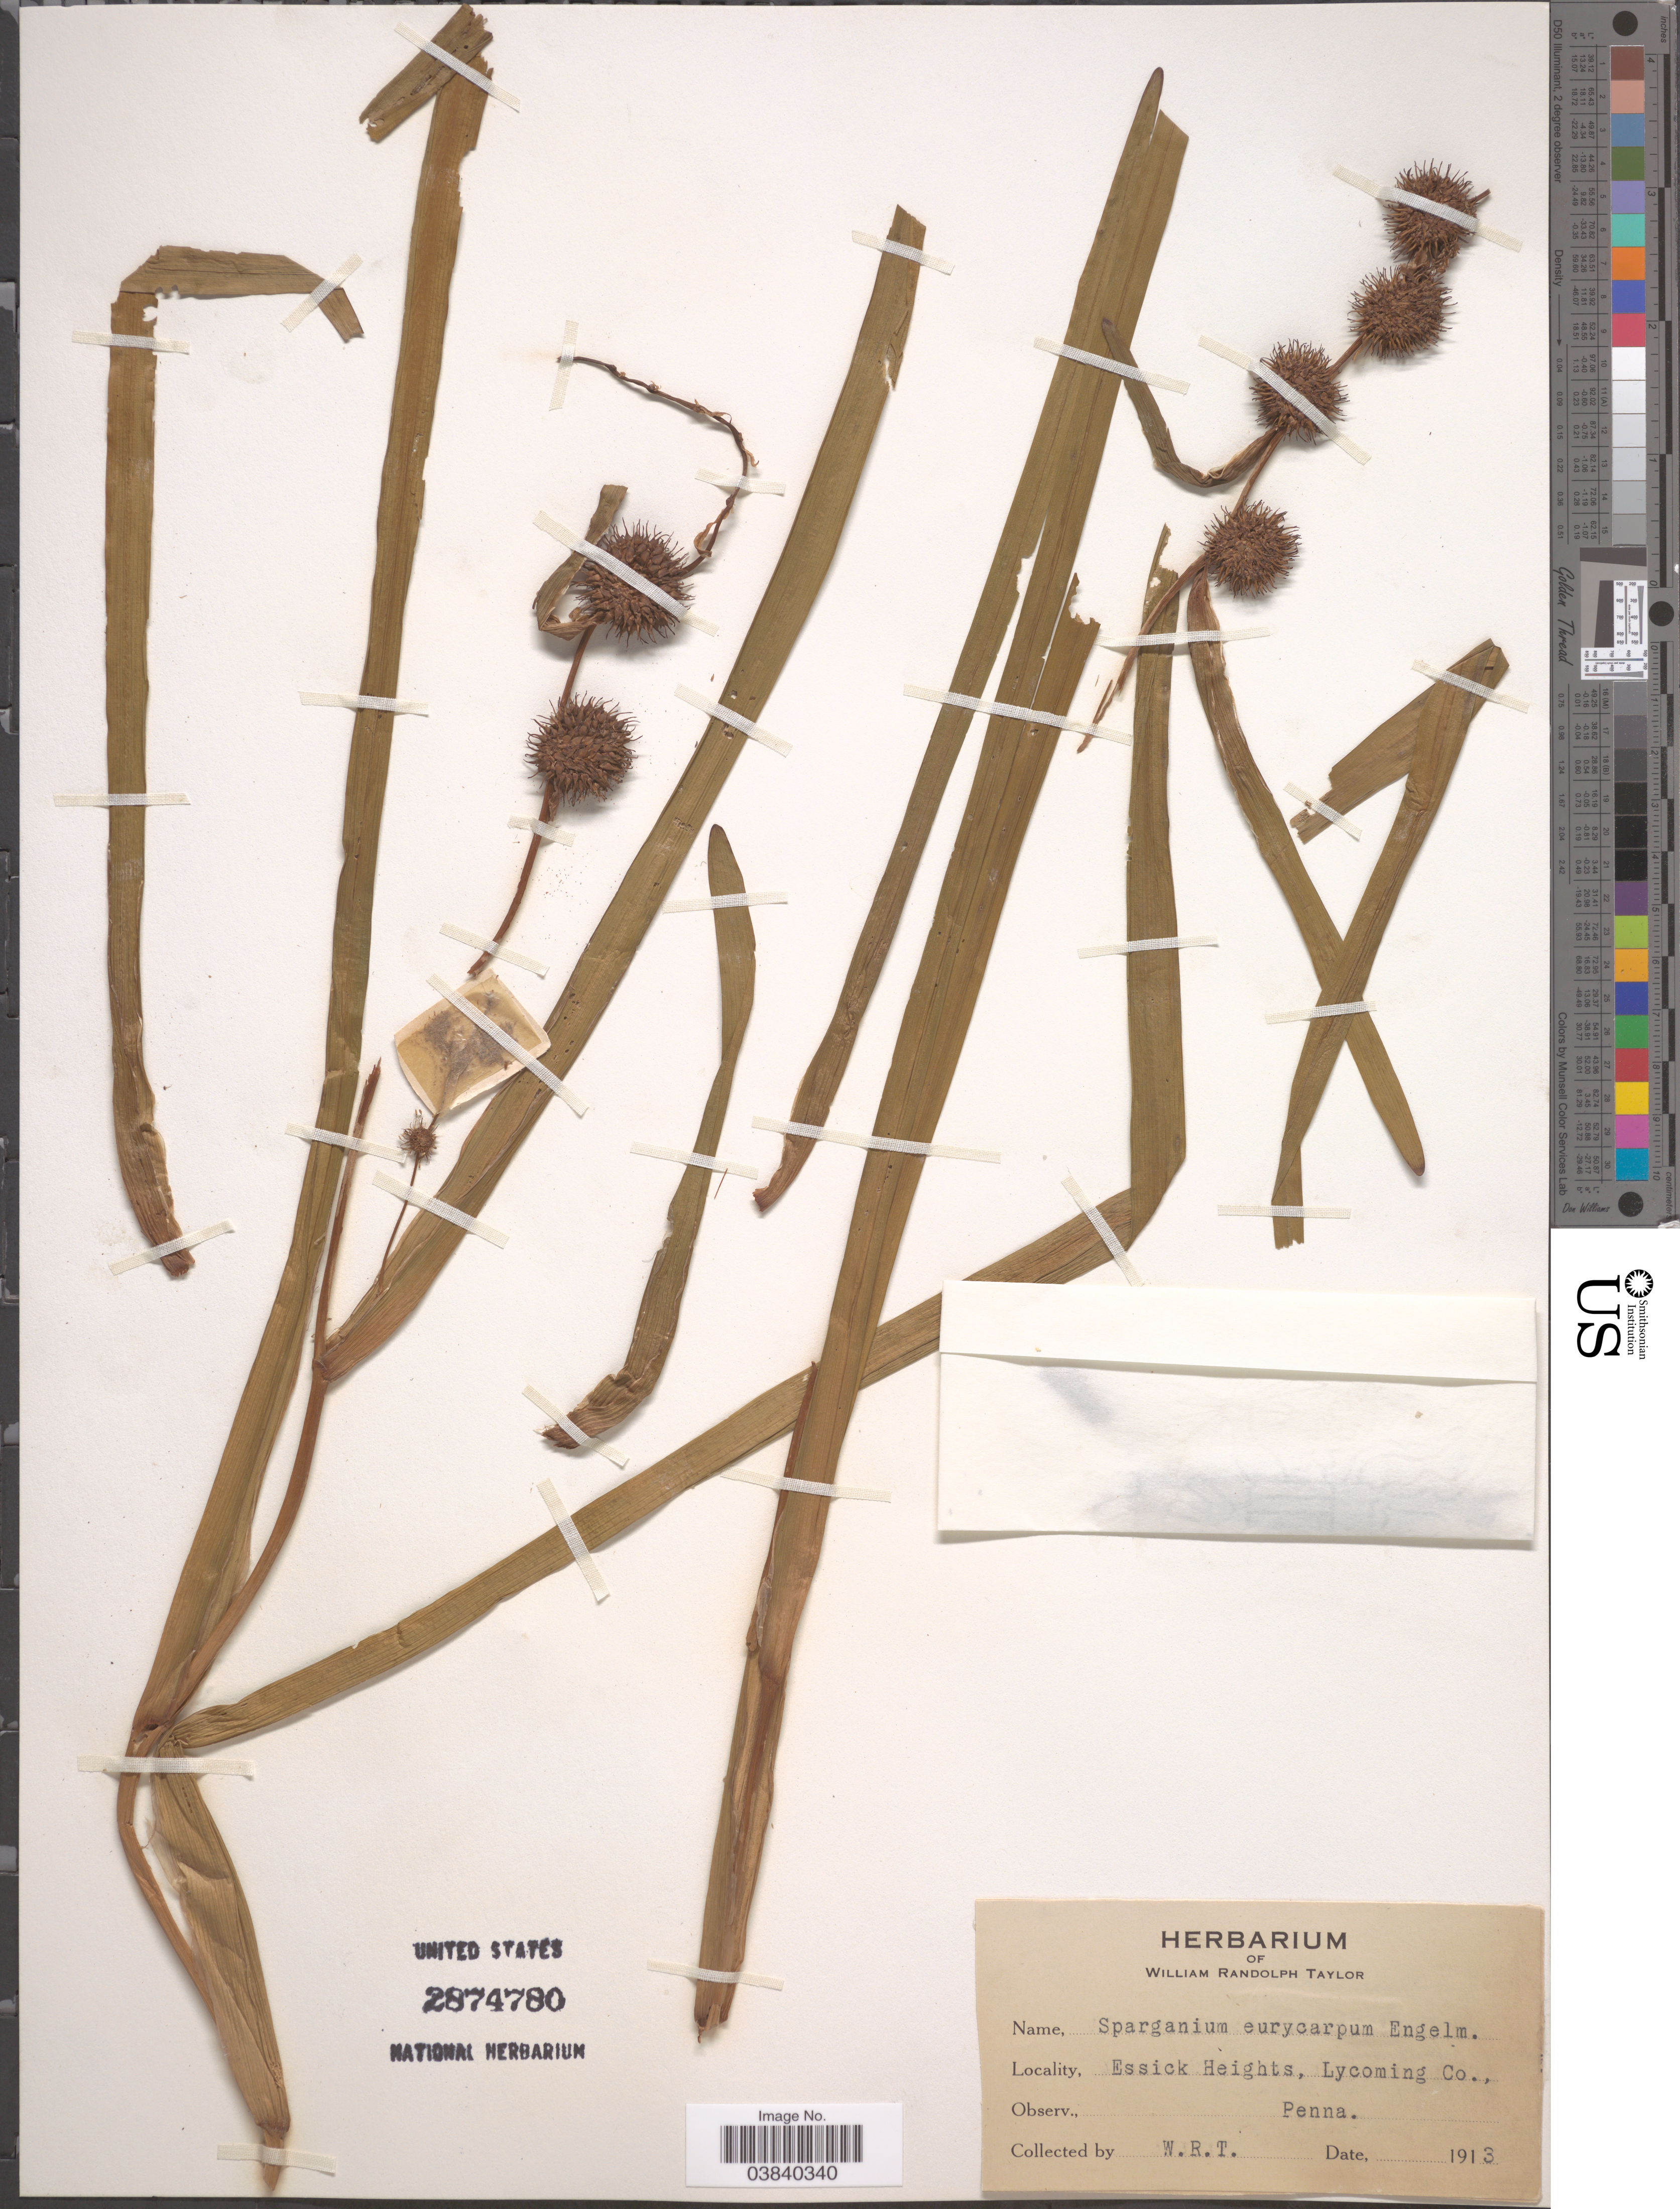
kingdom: Plantae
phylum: Tracheophyta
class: Liliopsida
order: Poales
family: Typhaceae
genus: Sparganium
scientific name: Sparganium eurycarpum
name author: Engelm.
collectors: W. R. Taylor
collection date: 1913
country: United States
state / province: Pennsylvania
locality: Essick Heights, Lycoming Co.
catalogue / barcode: US 2874780